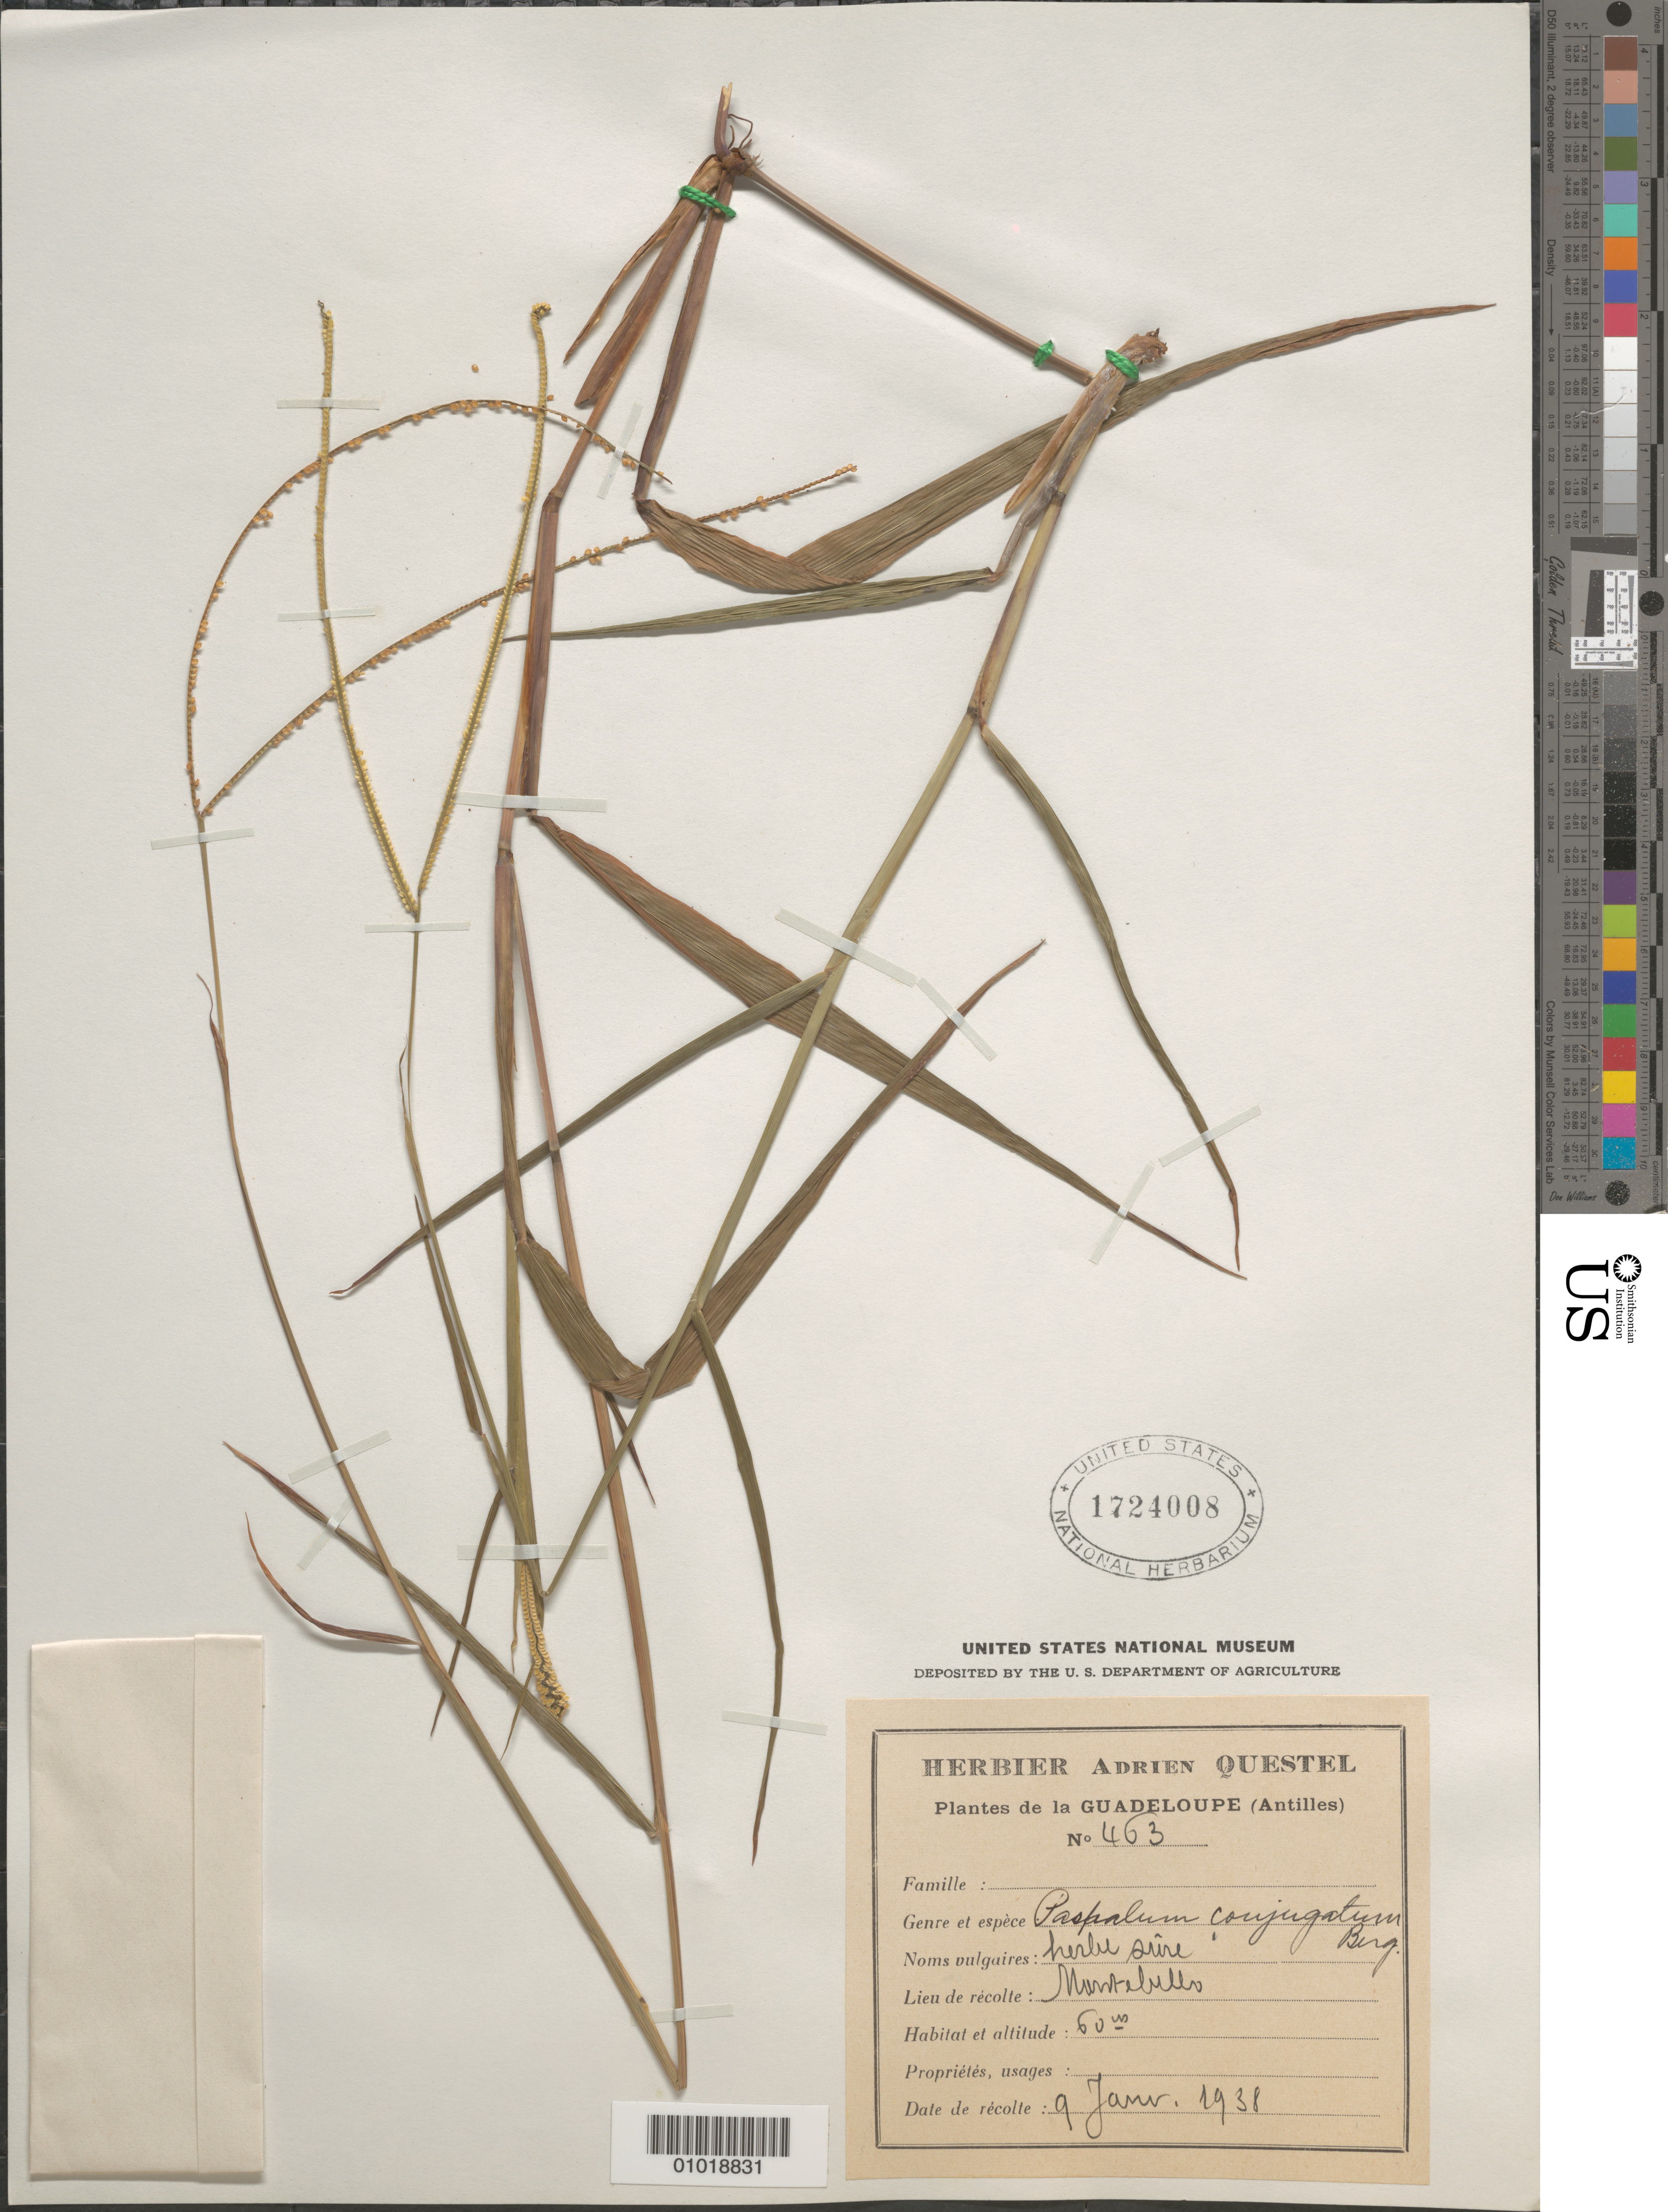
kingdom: Plantae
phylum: Tracheophyta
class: Liliopsida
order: Poales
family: Poaceae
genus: Paspalum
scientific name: Paspalum conjugatum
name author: P.J. Bergius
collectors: A. Questel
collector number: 463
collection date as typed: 09 Jan 1938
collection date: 1938-01-09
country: Guadeloupe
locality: Montebello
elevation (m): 60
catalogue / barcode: US 1724008